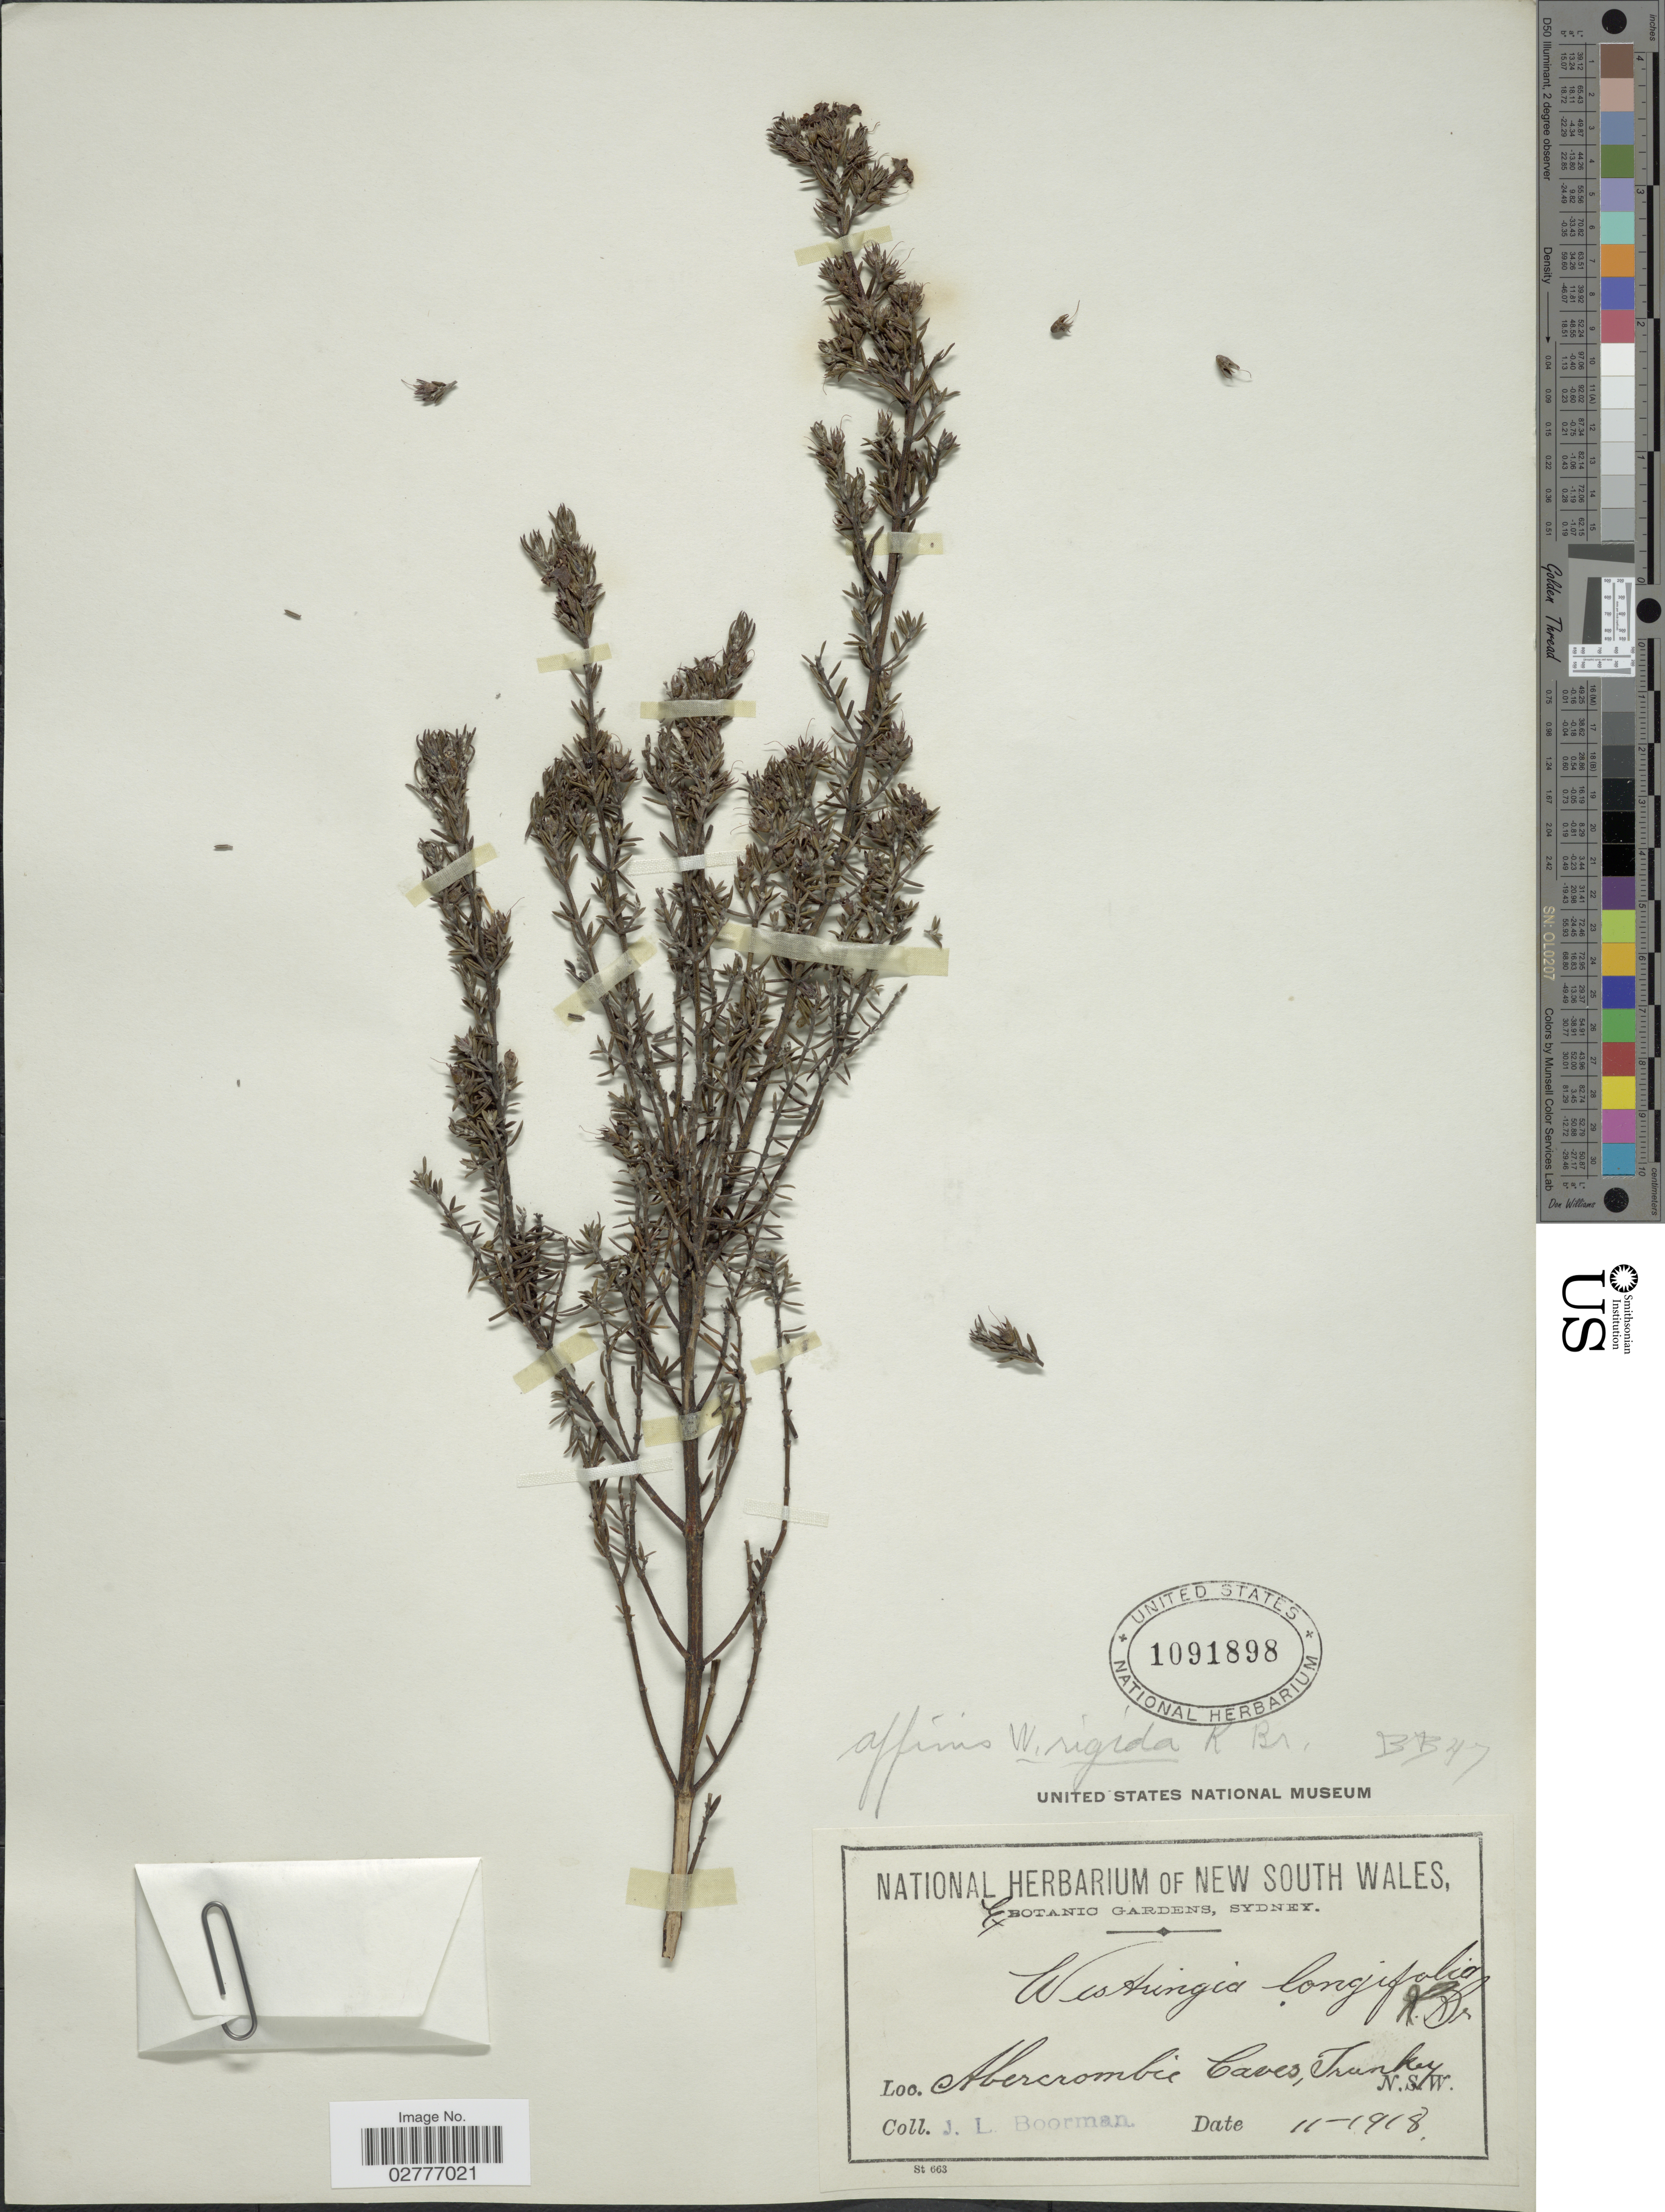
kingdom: Plantae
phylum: Tracheophyta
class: Magnoliopsida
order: Lamiales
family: Lamiaceae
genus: Westringia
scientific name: Westringia rigida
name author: R. Br.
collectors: J. Boorman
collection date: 1918-11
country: Australia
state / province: New South Wales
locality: Abercrombie Caves, Trunkey. N.S.W.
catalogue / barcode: US 1091898